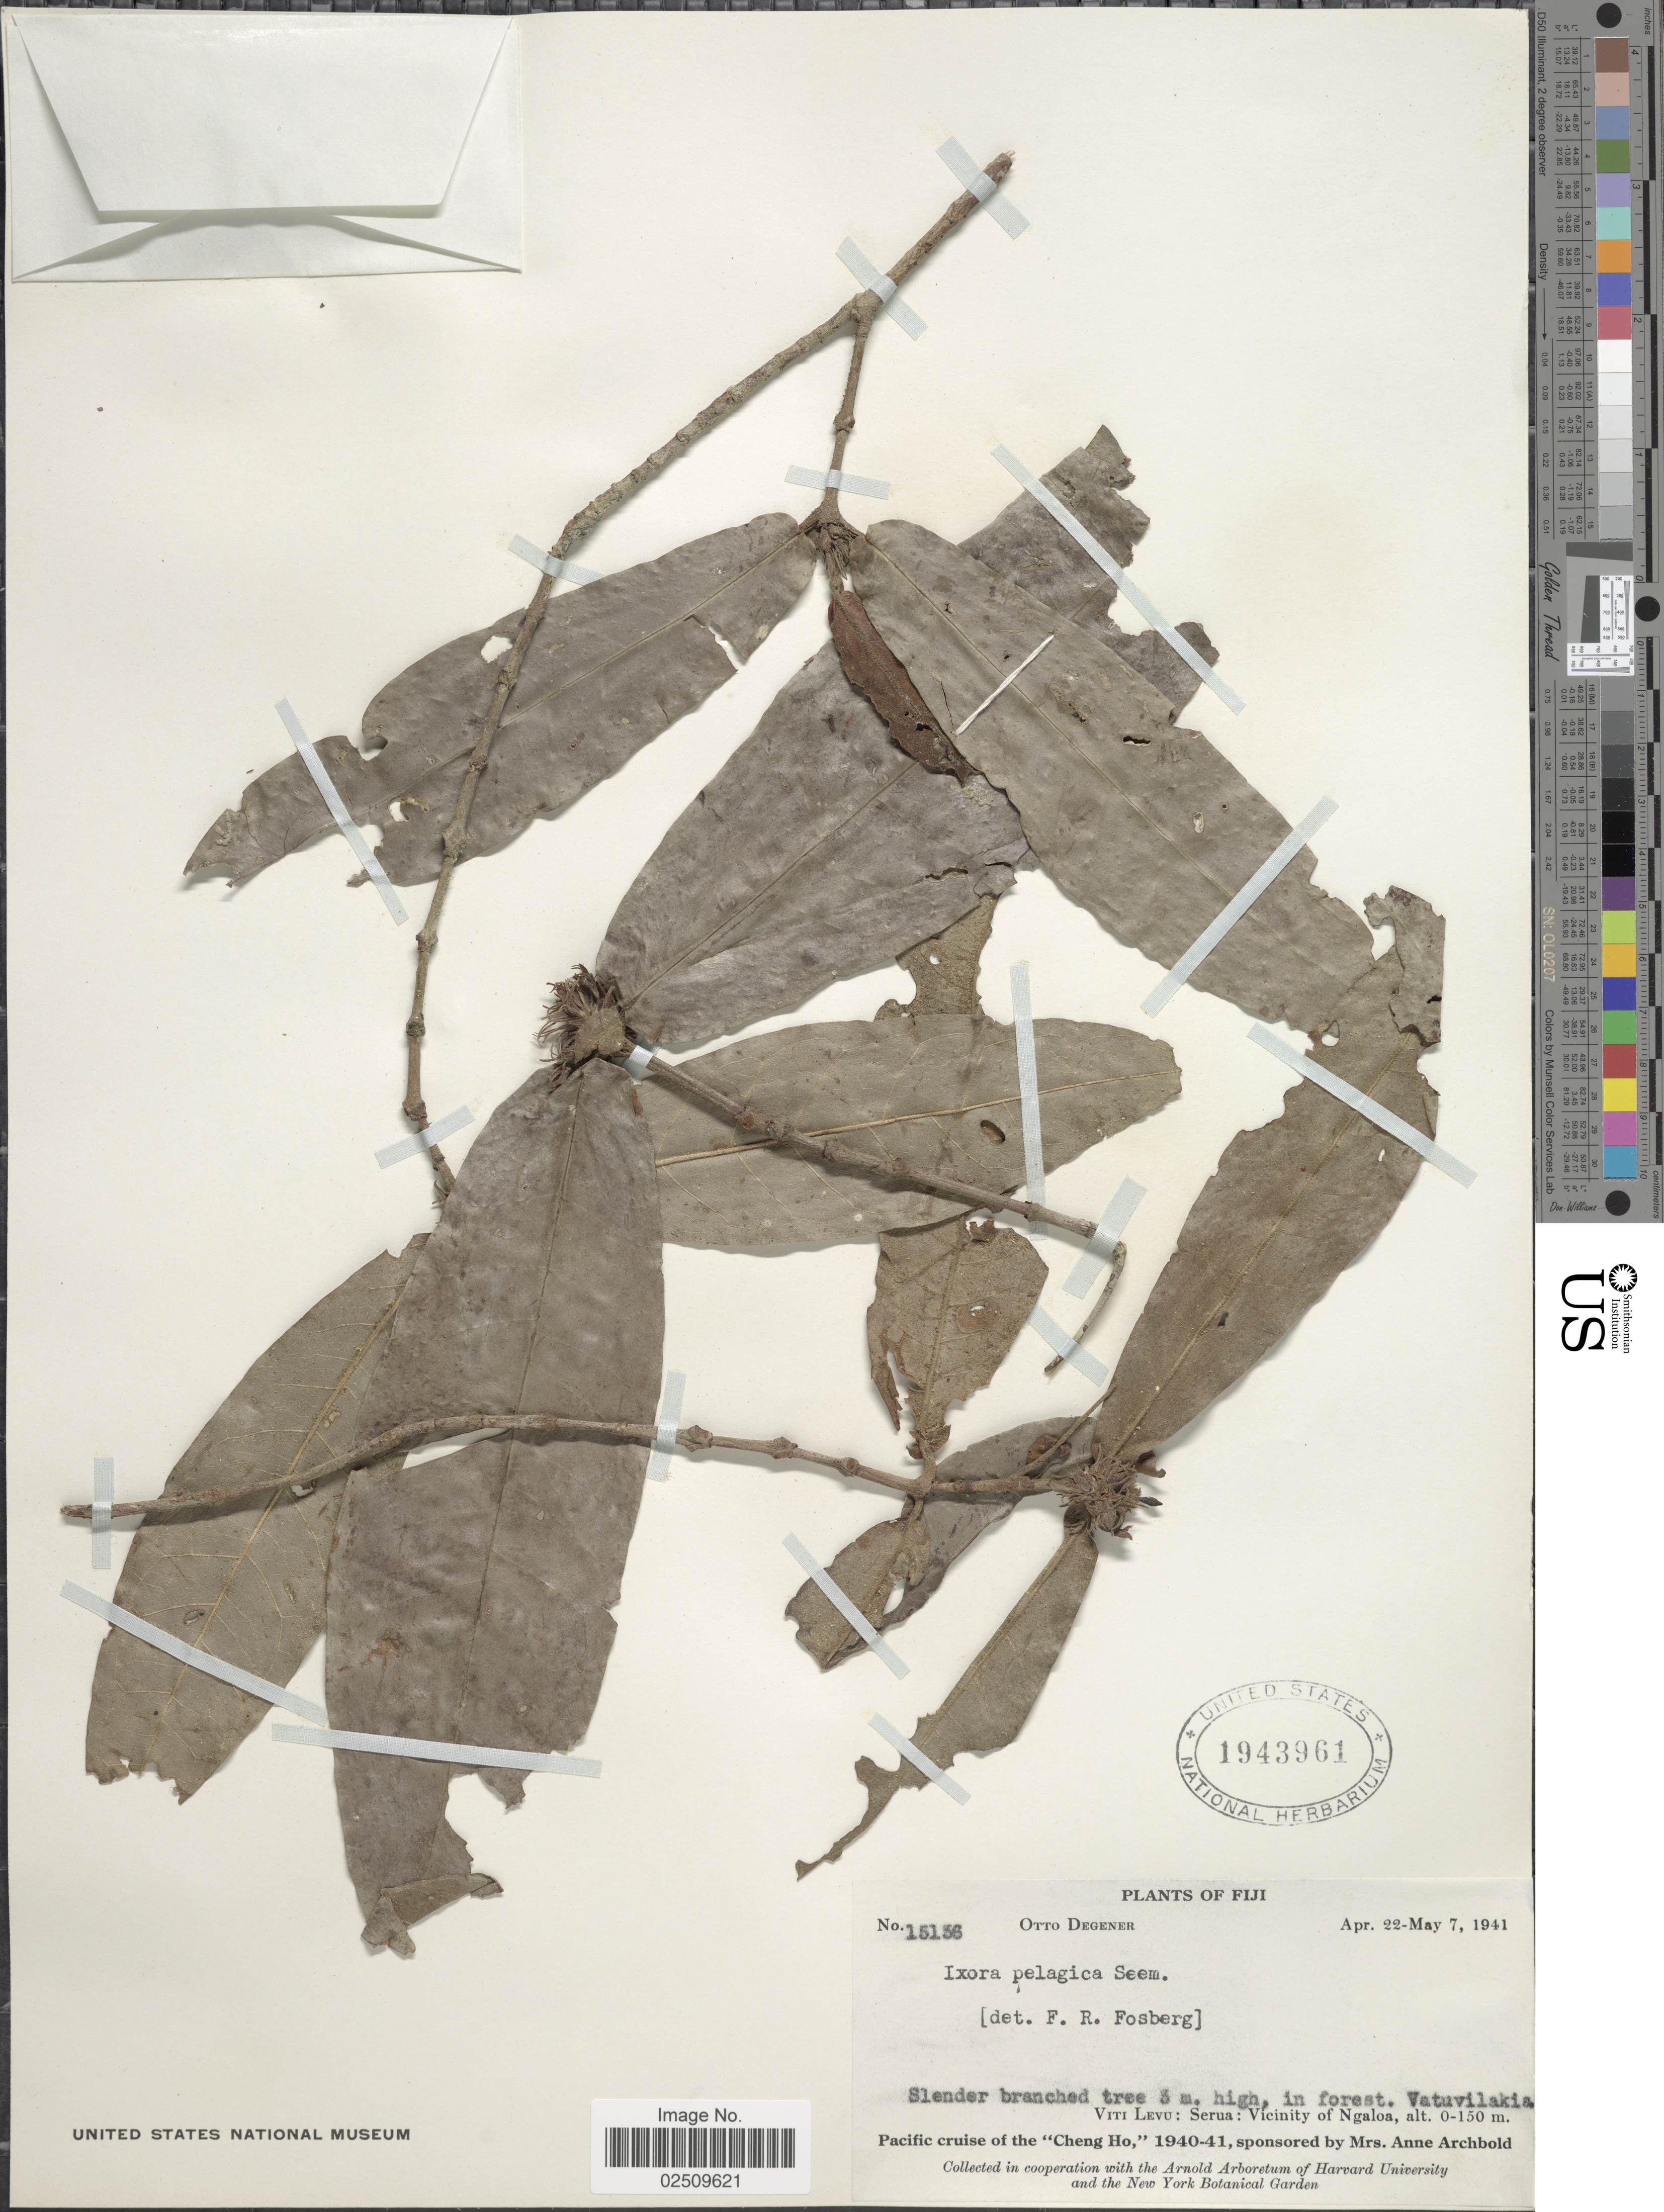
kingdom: Plantae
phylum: Tracheophyta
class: Magnoliopsida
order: Gentianales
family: Rubiaceae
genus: Ixora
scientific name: Ixora pelagia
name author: Seem.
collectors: O. Degener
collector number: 15136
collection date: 1941-04-22/1941-05-07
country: Fiji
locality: In forest. Vatuvilakia, Viti Levu: Serua: Vicinity of Ngaloa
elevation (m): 0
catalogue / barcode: US 1943961